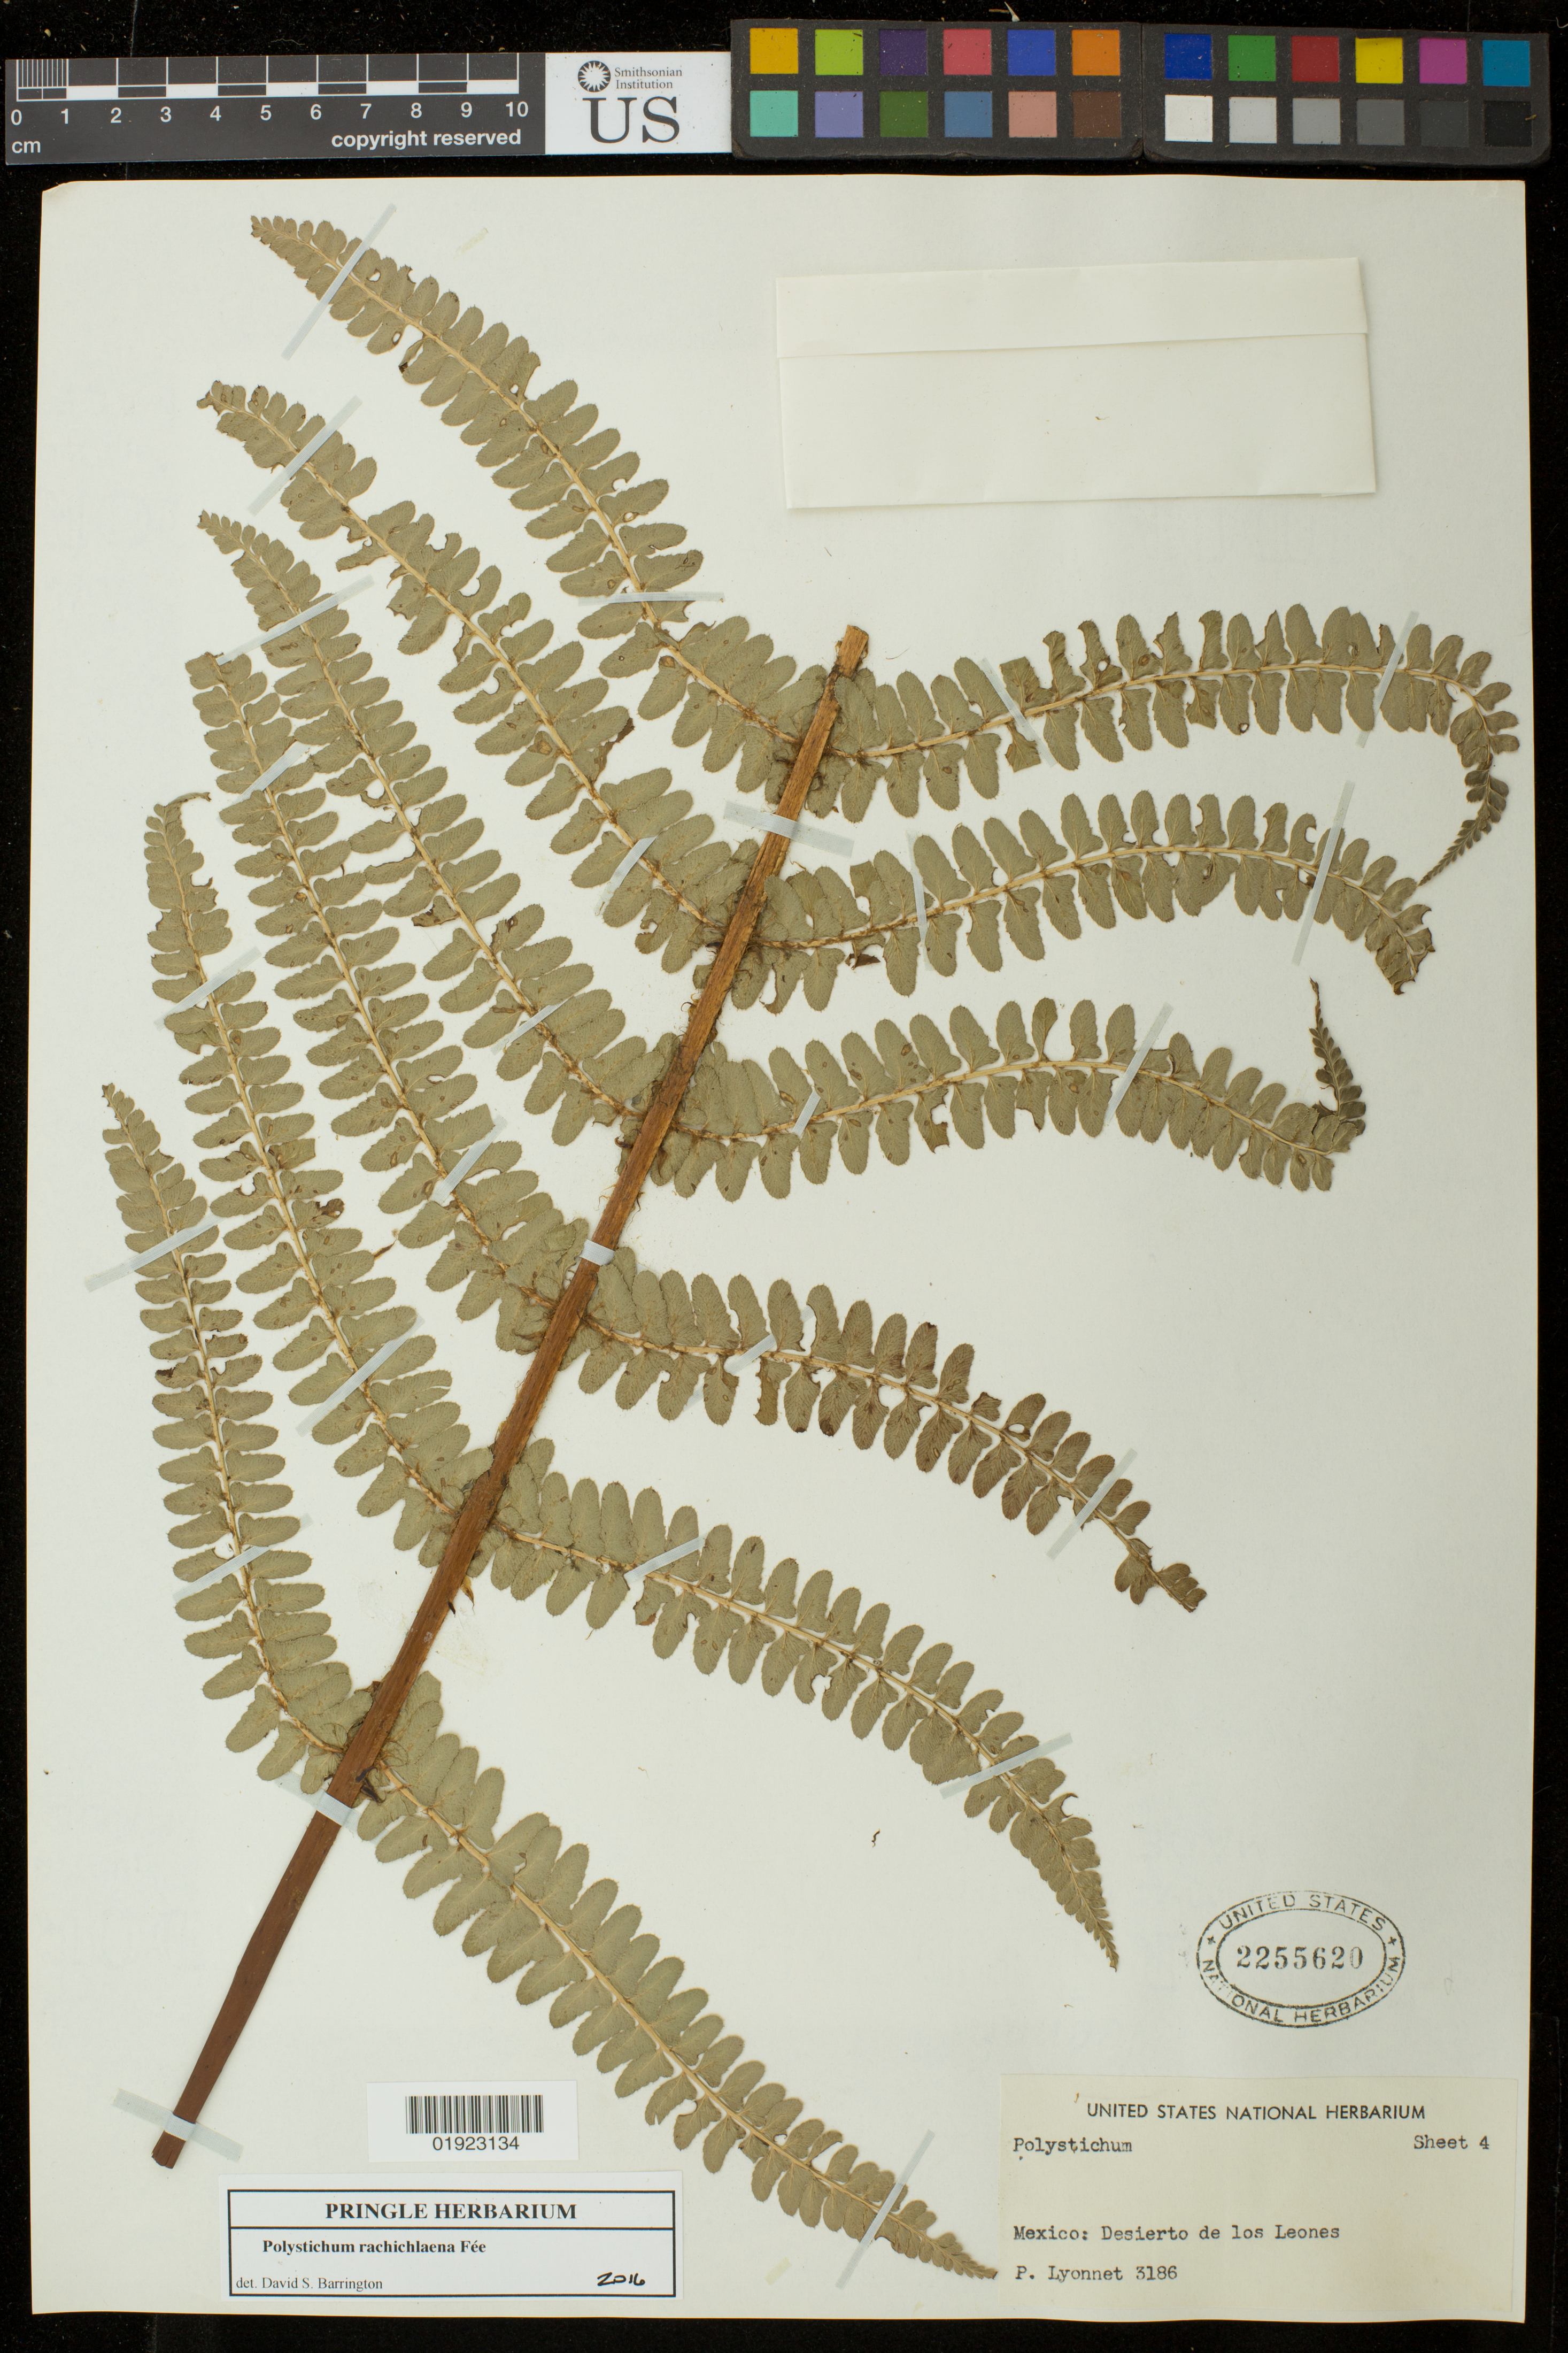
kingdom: Plantae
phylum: Tracheophyta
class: Polypodiopsida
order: Polypodiales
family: Dryopteridaceae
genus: Polystichum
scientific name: Polystichum rachichlaena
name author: Fée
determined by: Barrington, D. S., Curator (VT), University of Vermont (UNITED STATES)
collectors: P. Lyonnet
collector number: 3186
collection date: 1941-01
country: Mexico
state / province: Distrito Federal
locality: Desierto de los Leones.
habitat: Barranca muy sombreada.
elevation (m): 3400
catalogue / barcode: US 2255620